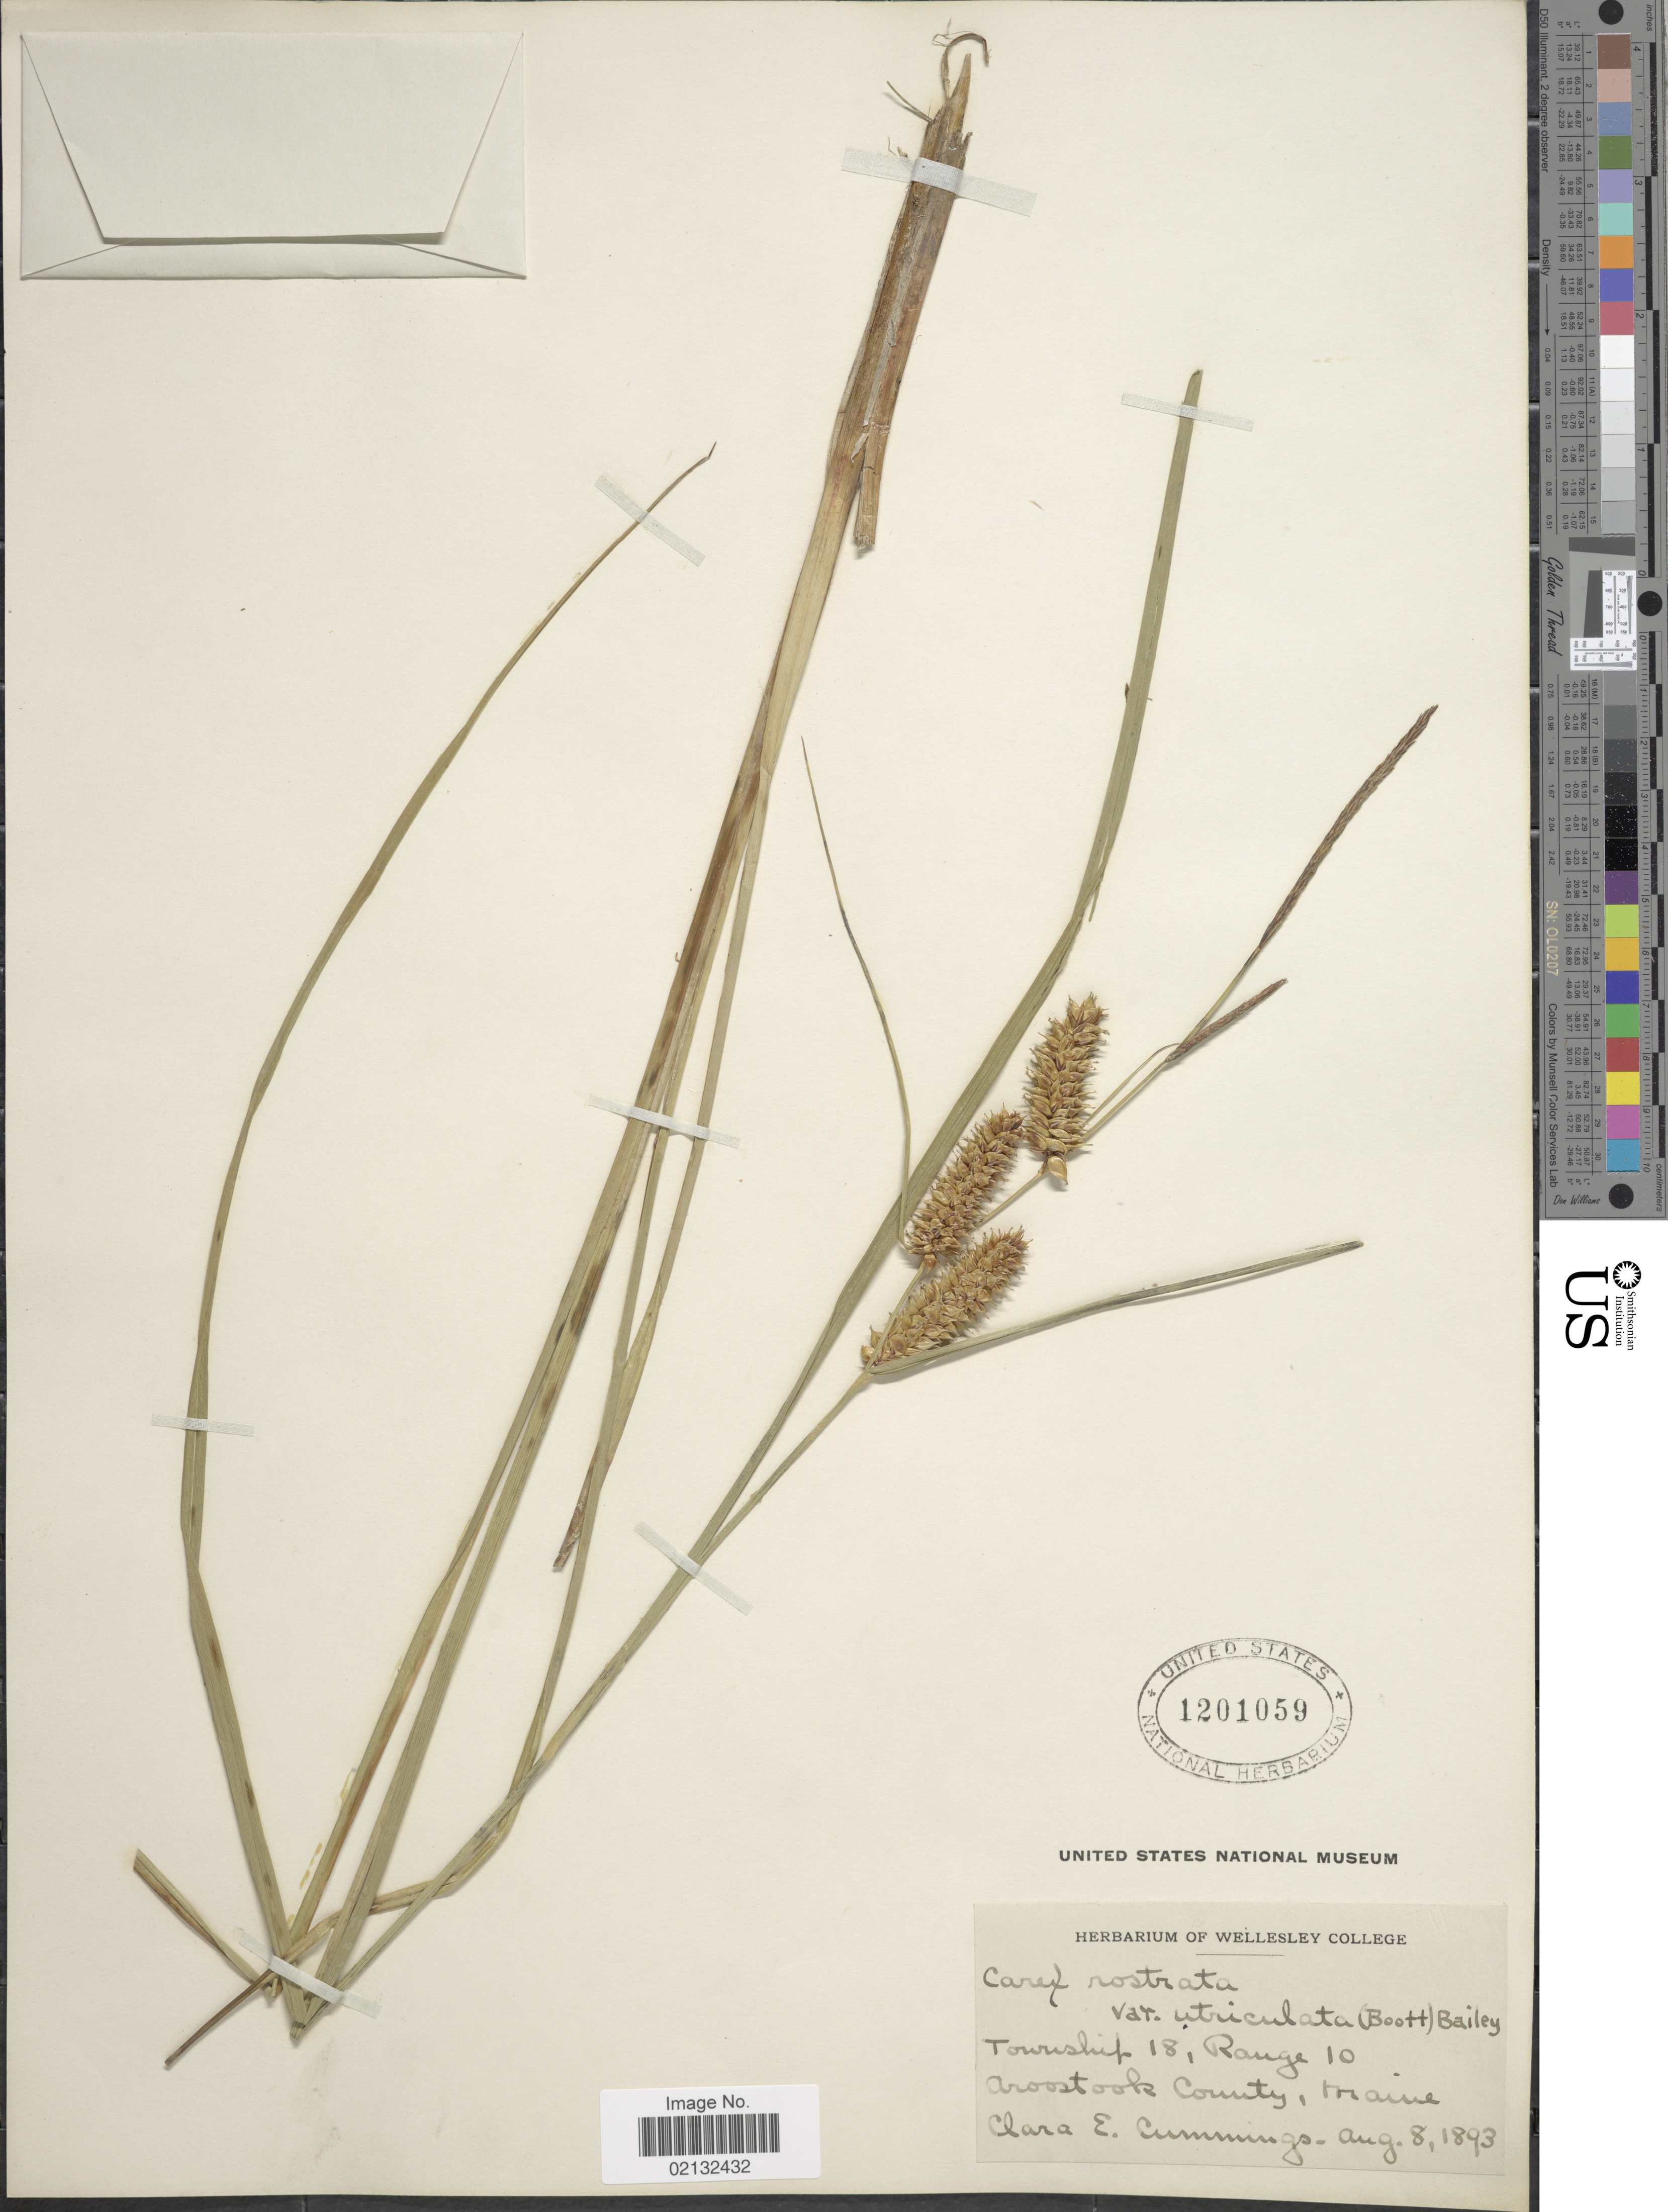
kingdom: Plantae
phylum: Tracheophyta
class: Liliopsida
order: Poales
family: Cyperaceae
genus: Carex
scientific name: Carex rostrata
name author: Stokes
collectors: C. Cummings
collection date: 1893-08-08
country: United States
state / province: Maine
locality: Township 18, Range 10. Aroostook County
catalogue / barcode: US 1201059